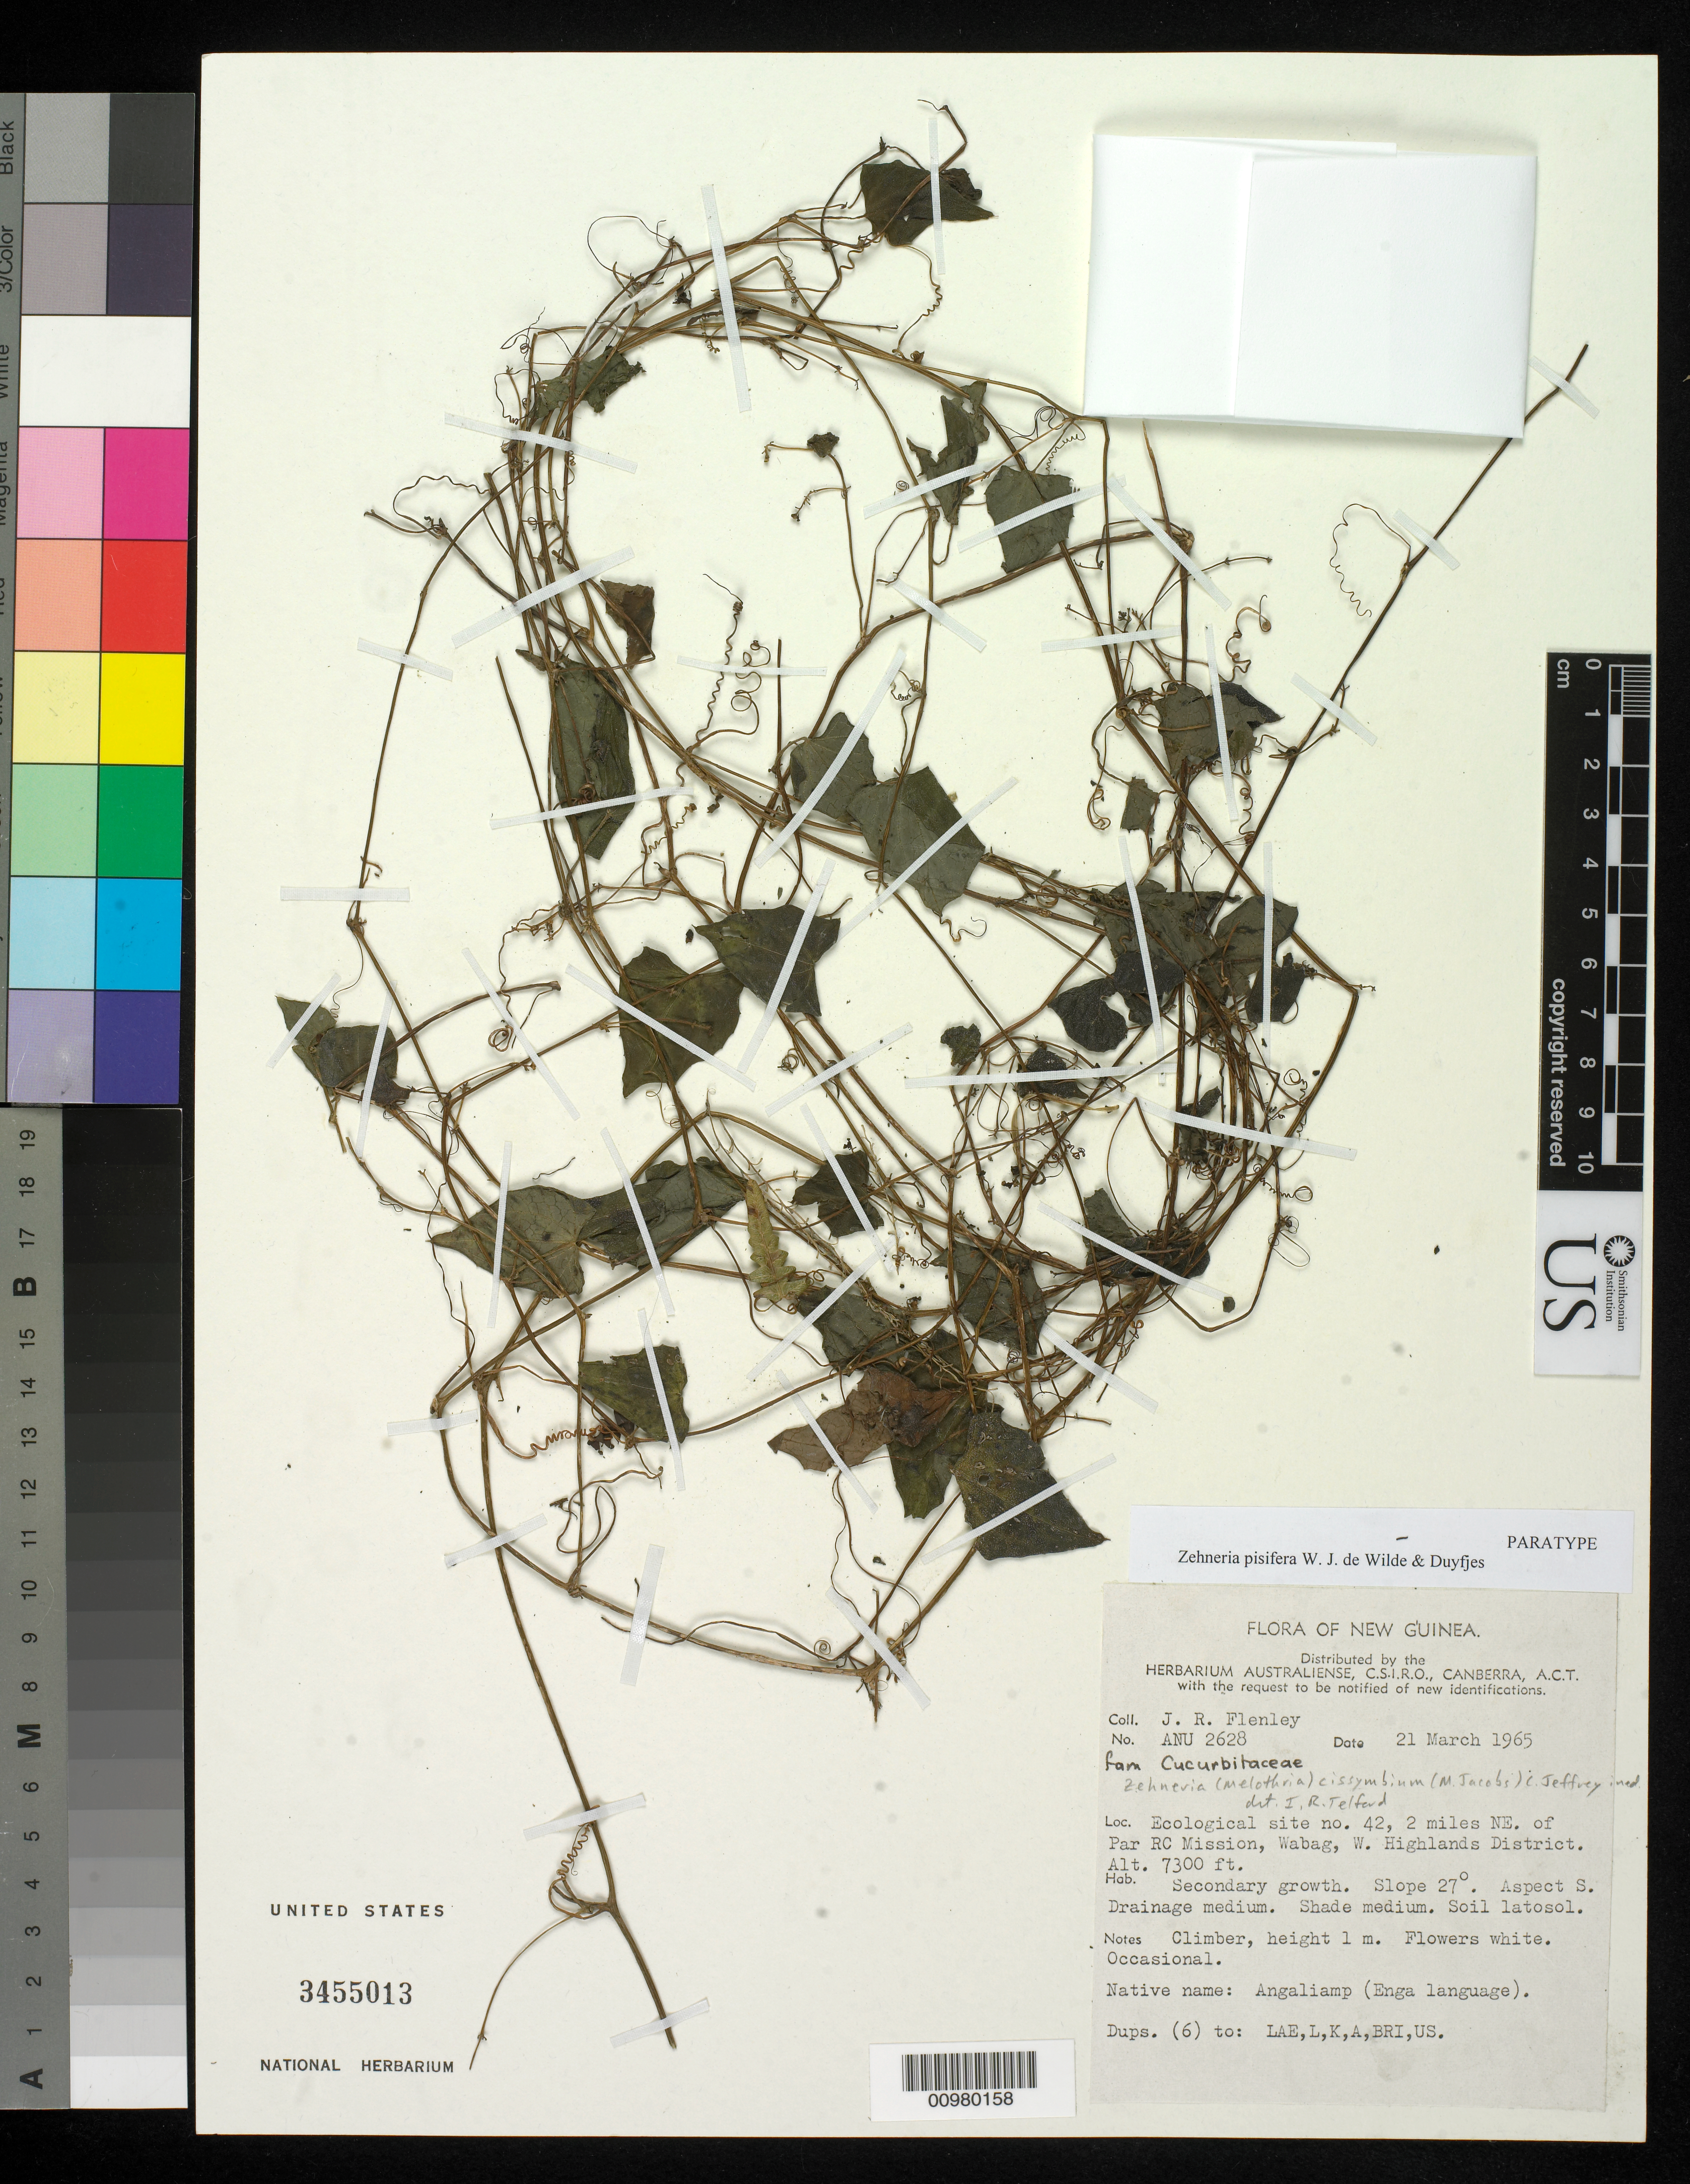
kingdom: Plantae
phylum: Tracheophyta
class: Magnoliopsida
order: Cucurbitales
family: Cucurbitaceae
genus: Zehneria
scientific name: Zehneria pisifera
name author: W.J. de Wilde & Duyfjes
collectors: J. Flenley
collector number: ANU 2628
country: Papua New Guinea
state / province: Enga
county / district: Wabag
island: New Guinea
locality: Ecological site no. 42, 2 miles NE of Par RC Mission, Wabag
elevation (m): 2225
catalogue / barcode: US 3455013